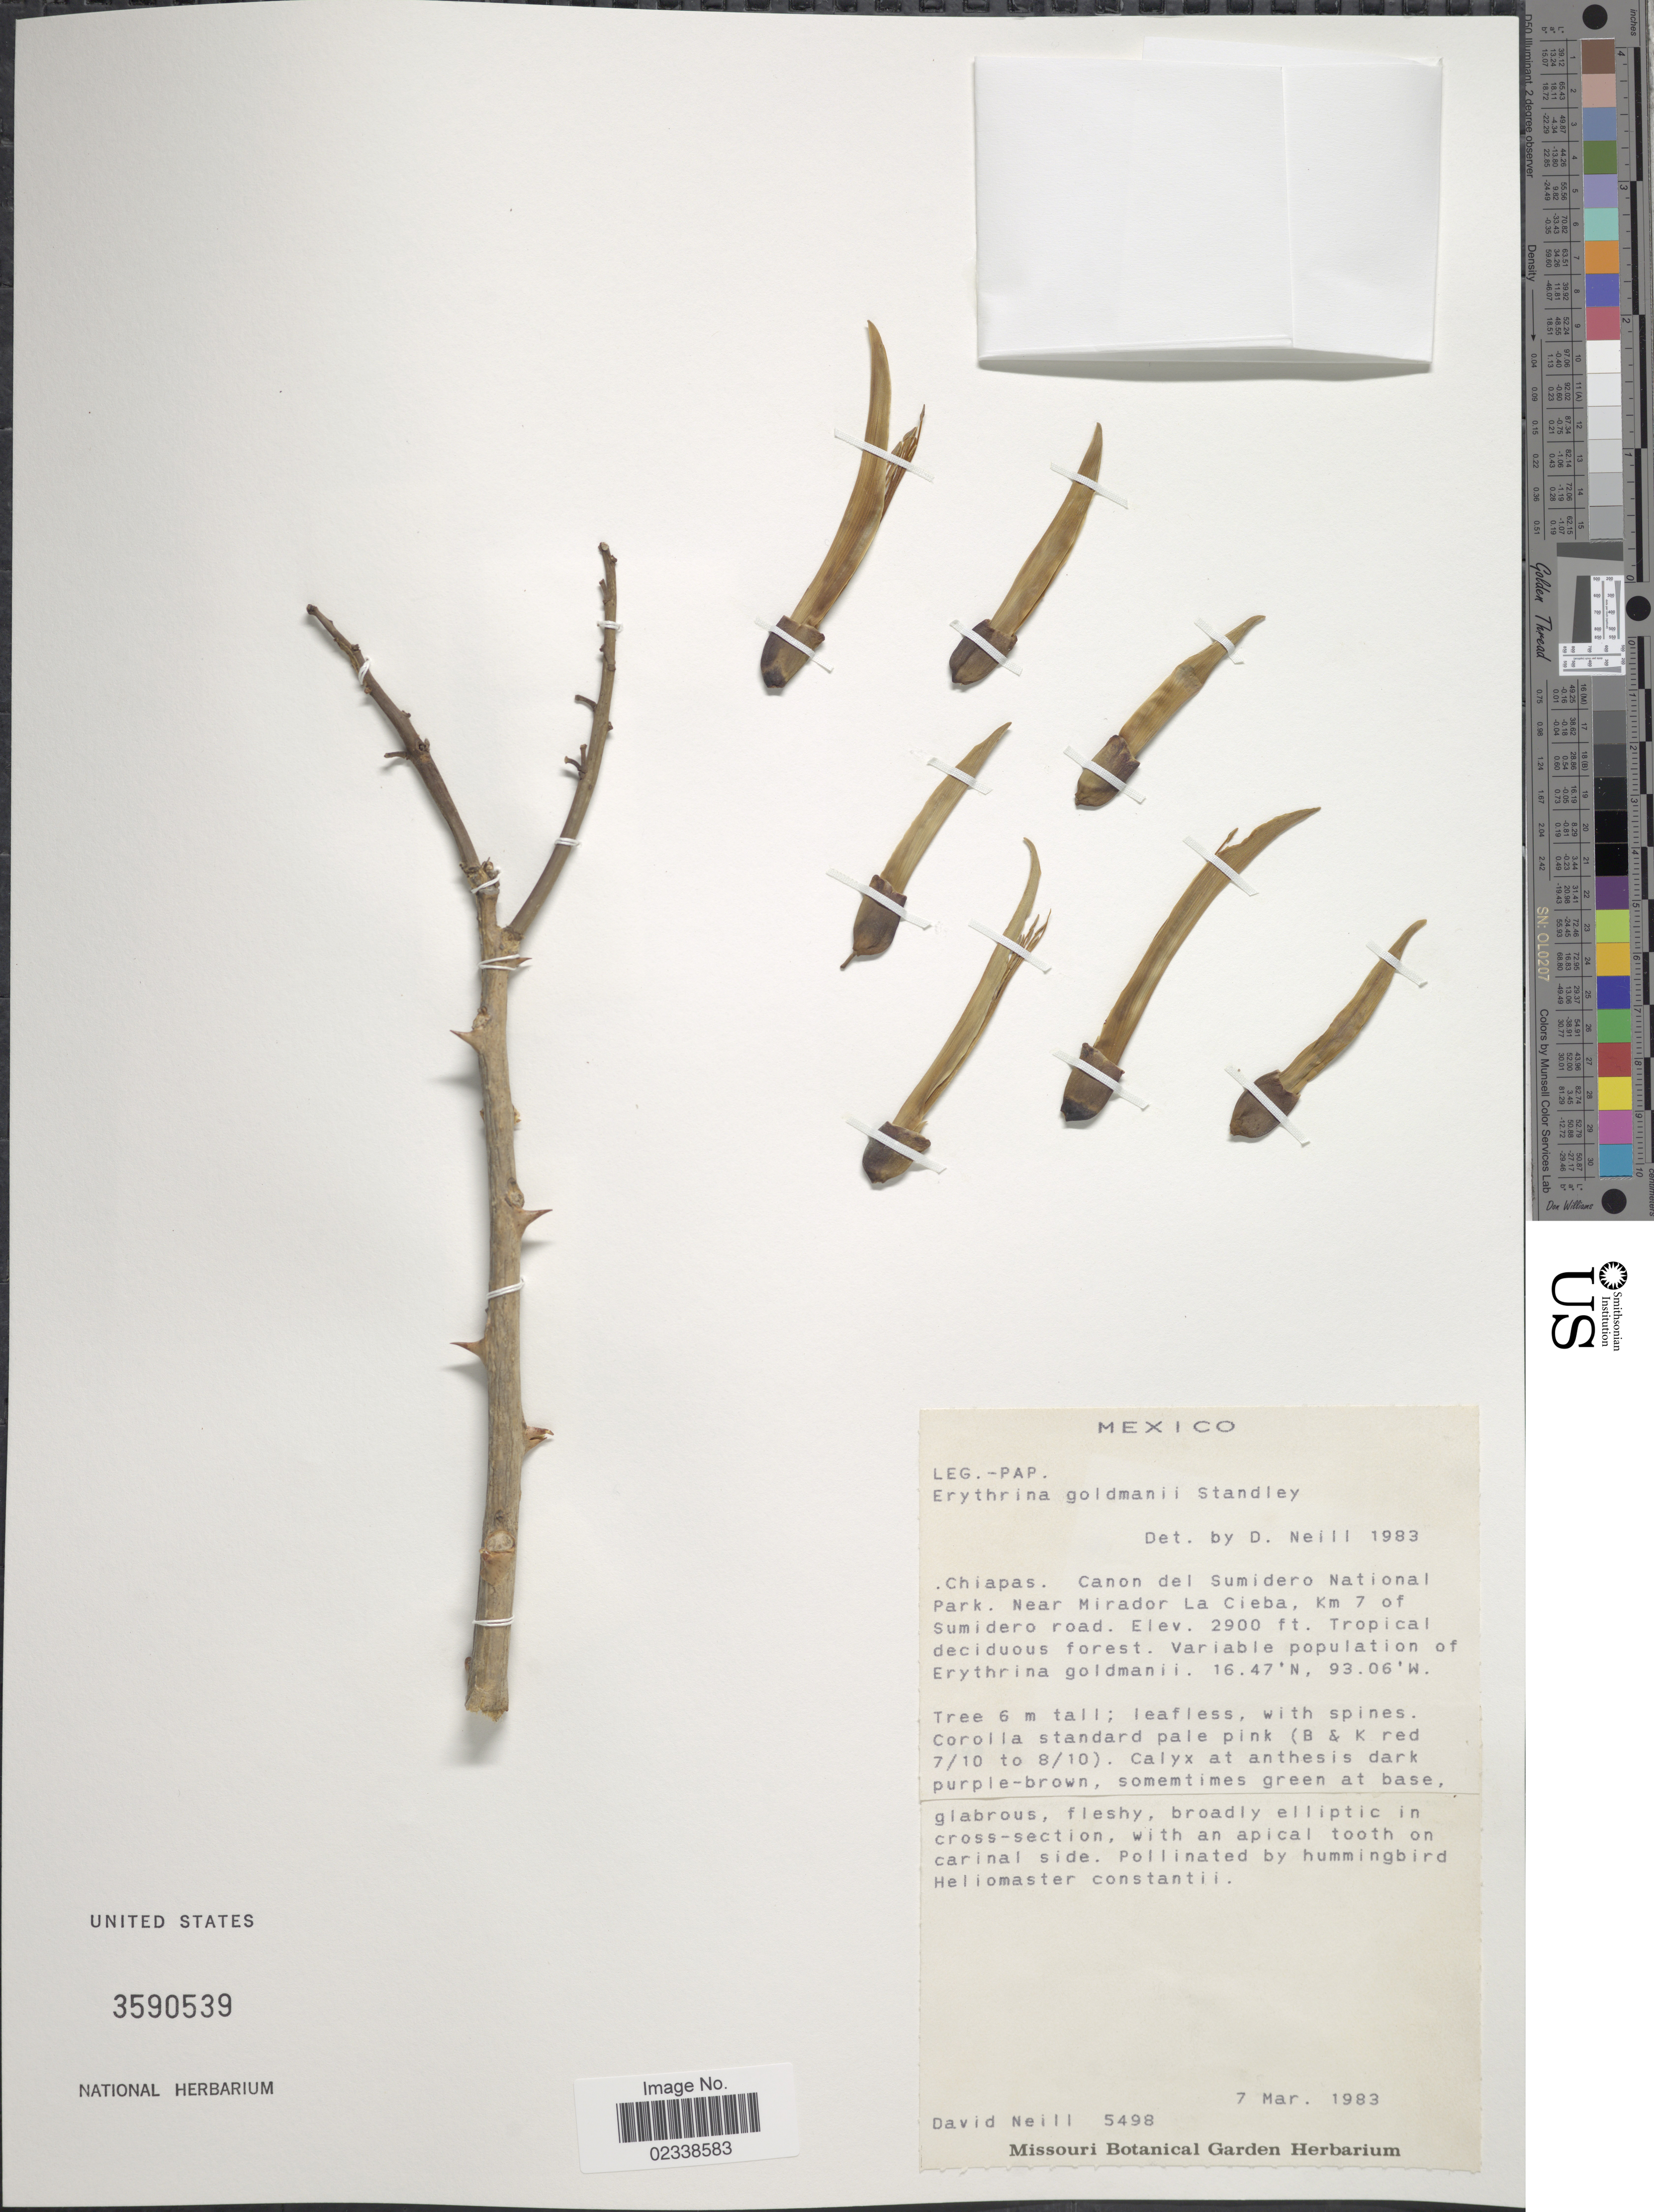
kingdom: Plantae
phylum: Tracheophyta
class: Magnoliopsida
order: Fabales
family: Fabaceae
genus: Erythrina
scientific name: Erythrina goldmanii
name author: Standl.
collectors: D. Neill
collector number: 5498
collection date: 1983-03-07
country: Mexico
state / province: Chiapas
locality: Canon del Sumidero National Park, near Mirador La Cieba, km 7 of Sumidero road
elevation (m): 884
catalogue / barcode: US 3590539